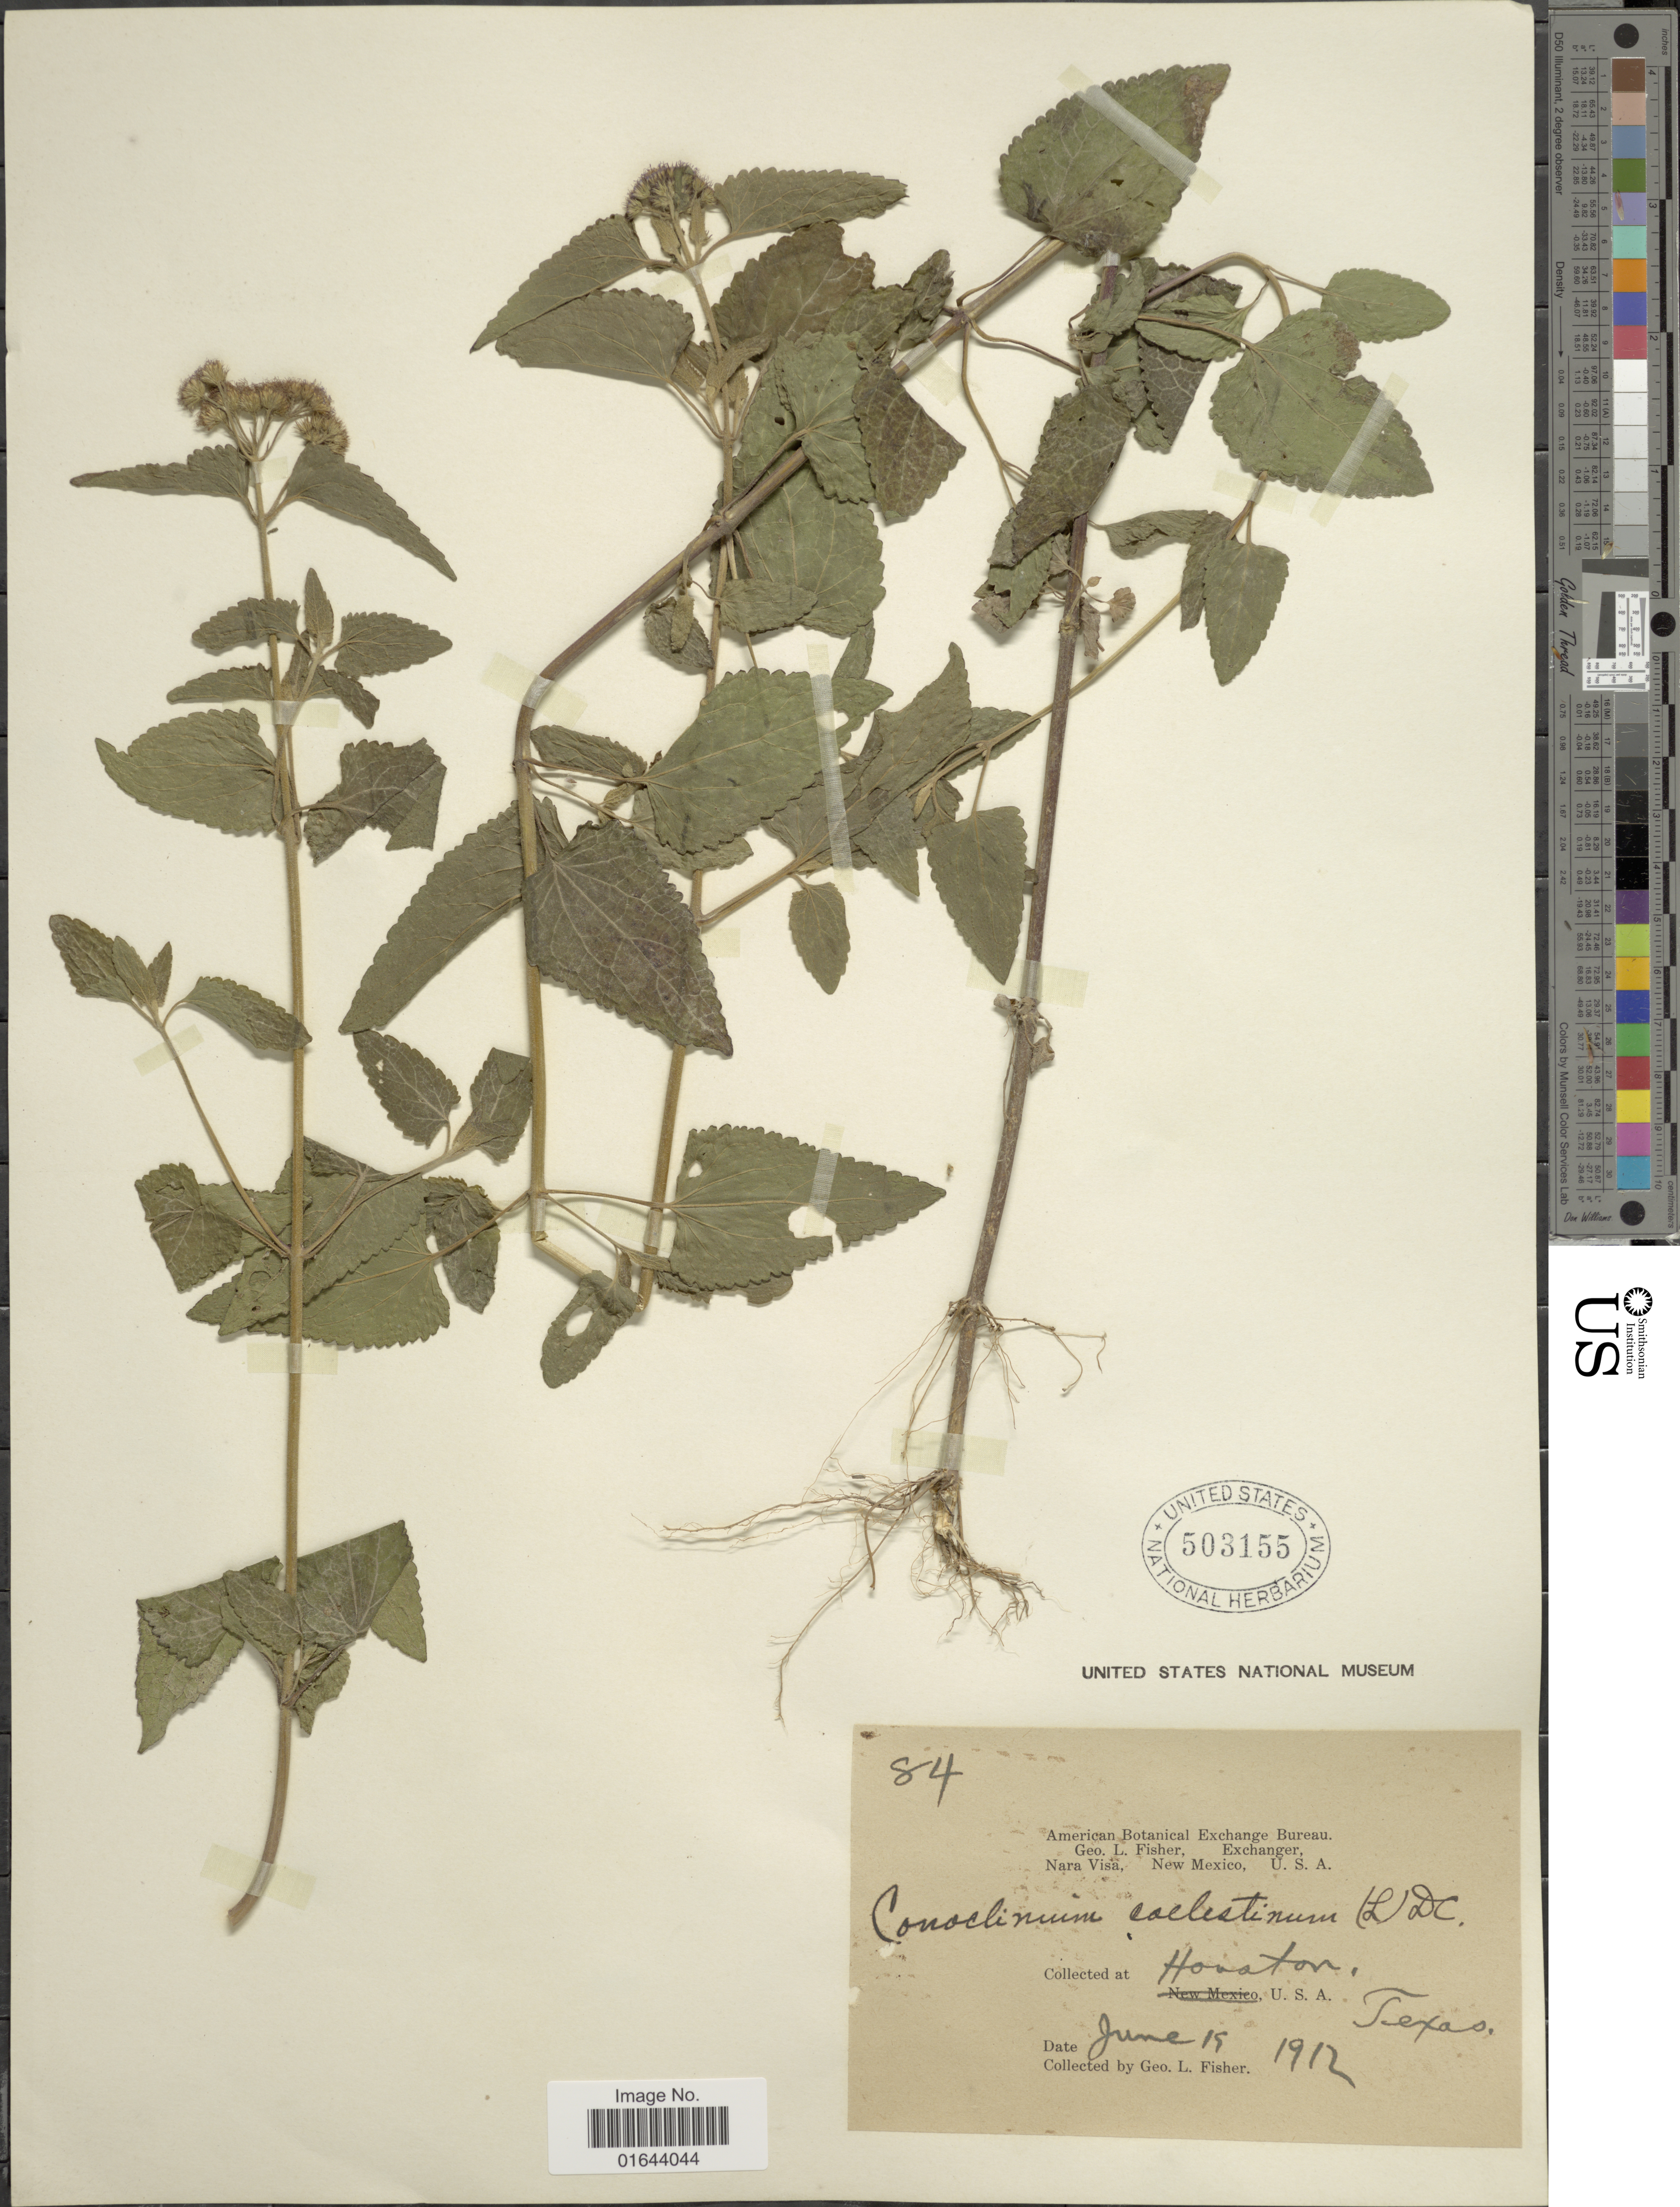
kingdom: Plantae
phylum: Tracheophyta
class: Magnoliopsida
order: Asterales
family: Asteraceae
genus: Conoclinium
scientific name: Conoclinium coelestinum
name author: (L.) DC.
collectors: G. L. Fisher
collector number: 84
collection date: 1912-06-19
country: United States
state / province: Texas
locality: Honston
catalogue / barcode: US 503155